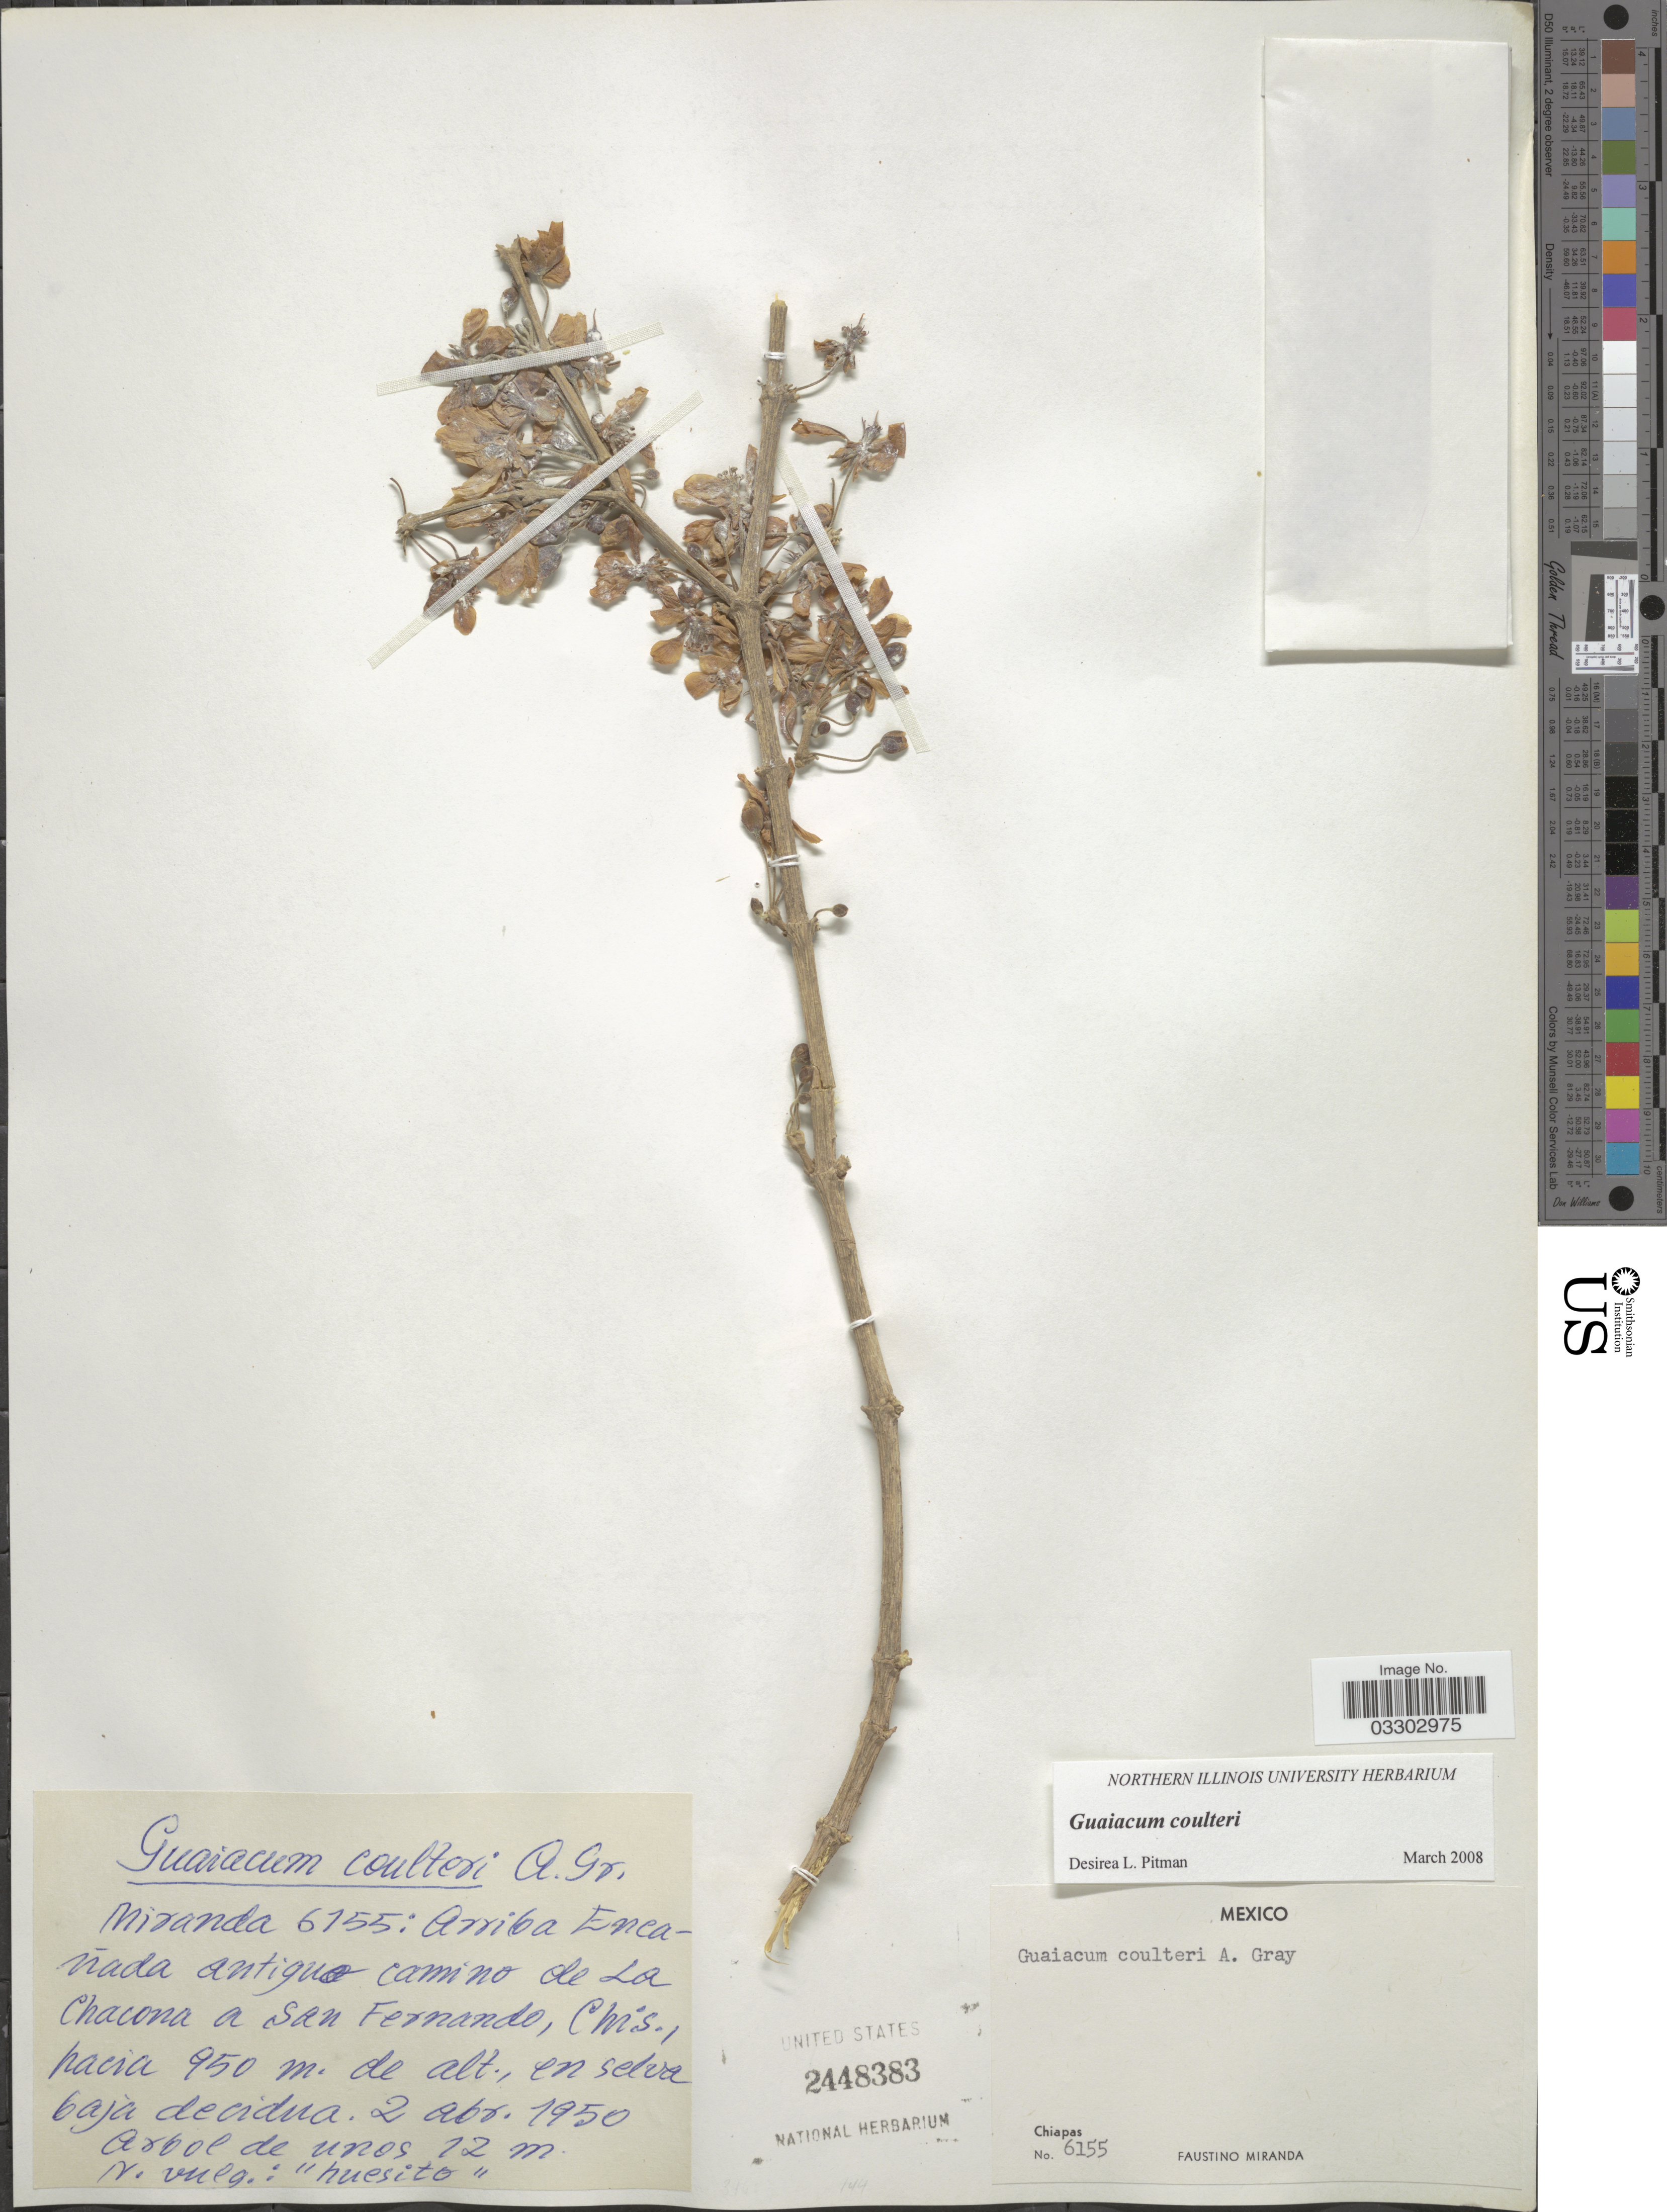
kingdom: Plantae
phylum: Tracheophyta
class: Magnoliopsida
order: Zygophyllales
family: Zygophyllaceae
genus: Guaiacum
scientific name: Guaiacum coulteri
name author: A. Gray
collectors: F. Miranda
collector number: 6155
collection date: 1950-04-02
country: Mexico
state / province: Chiapas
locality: Arriba Encañada antiguo camino de La Chacona a San Fernando.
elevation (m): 950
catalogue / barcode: US 2448383